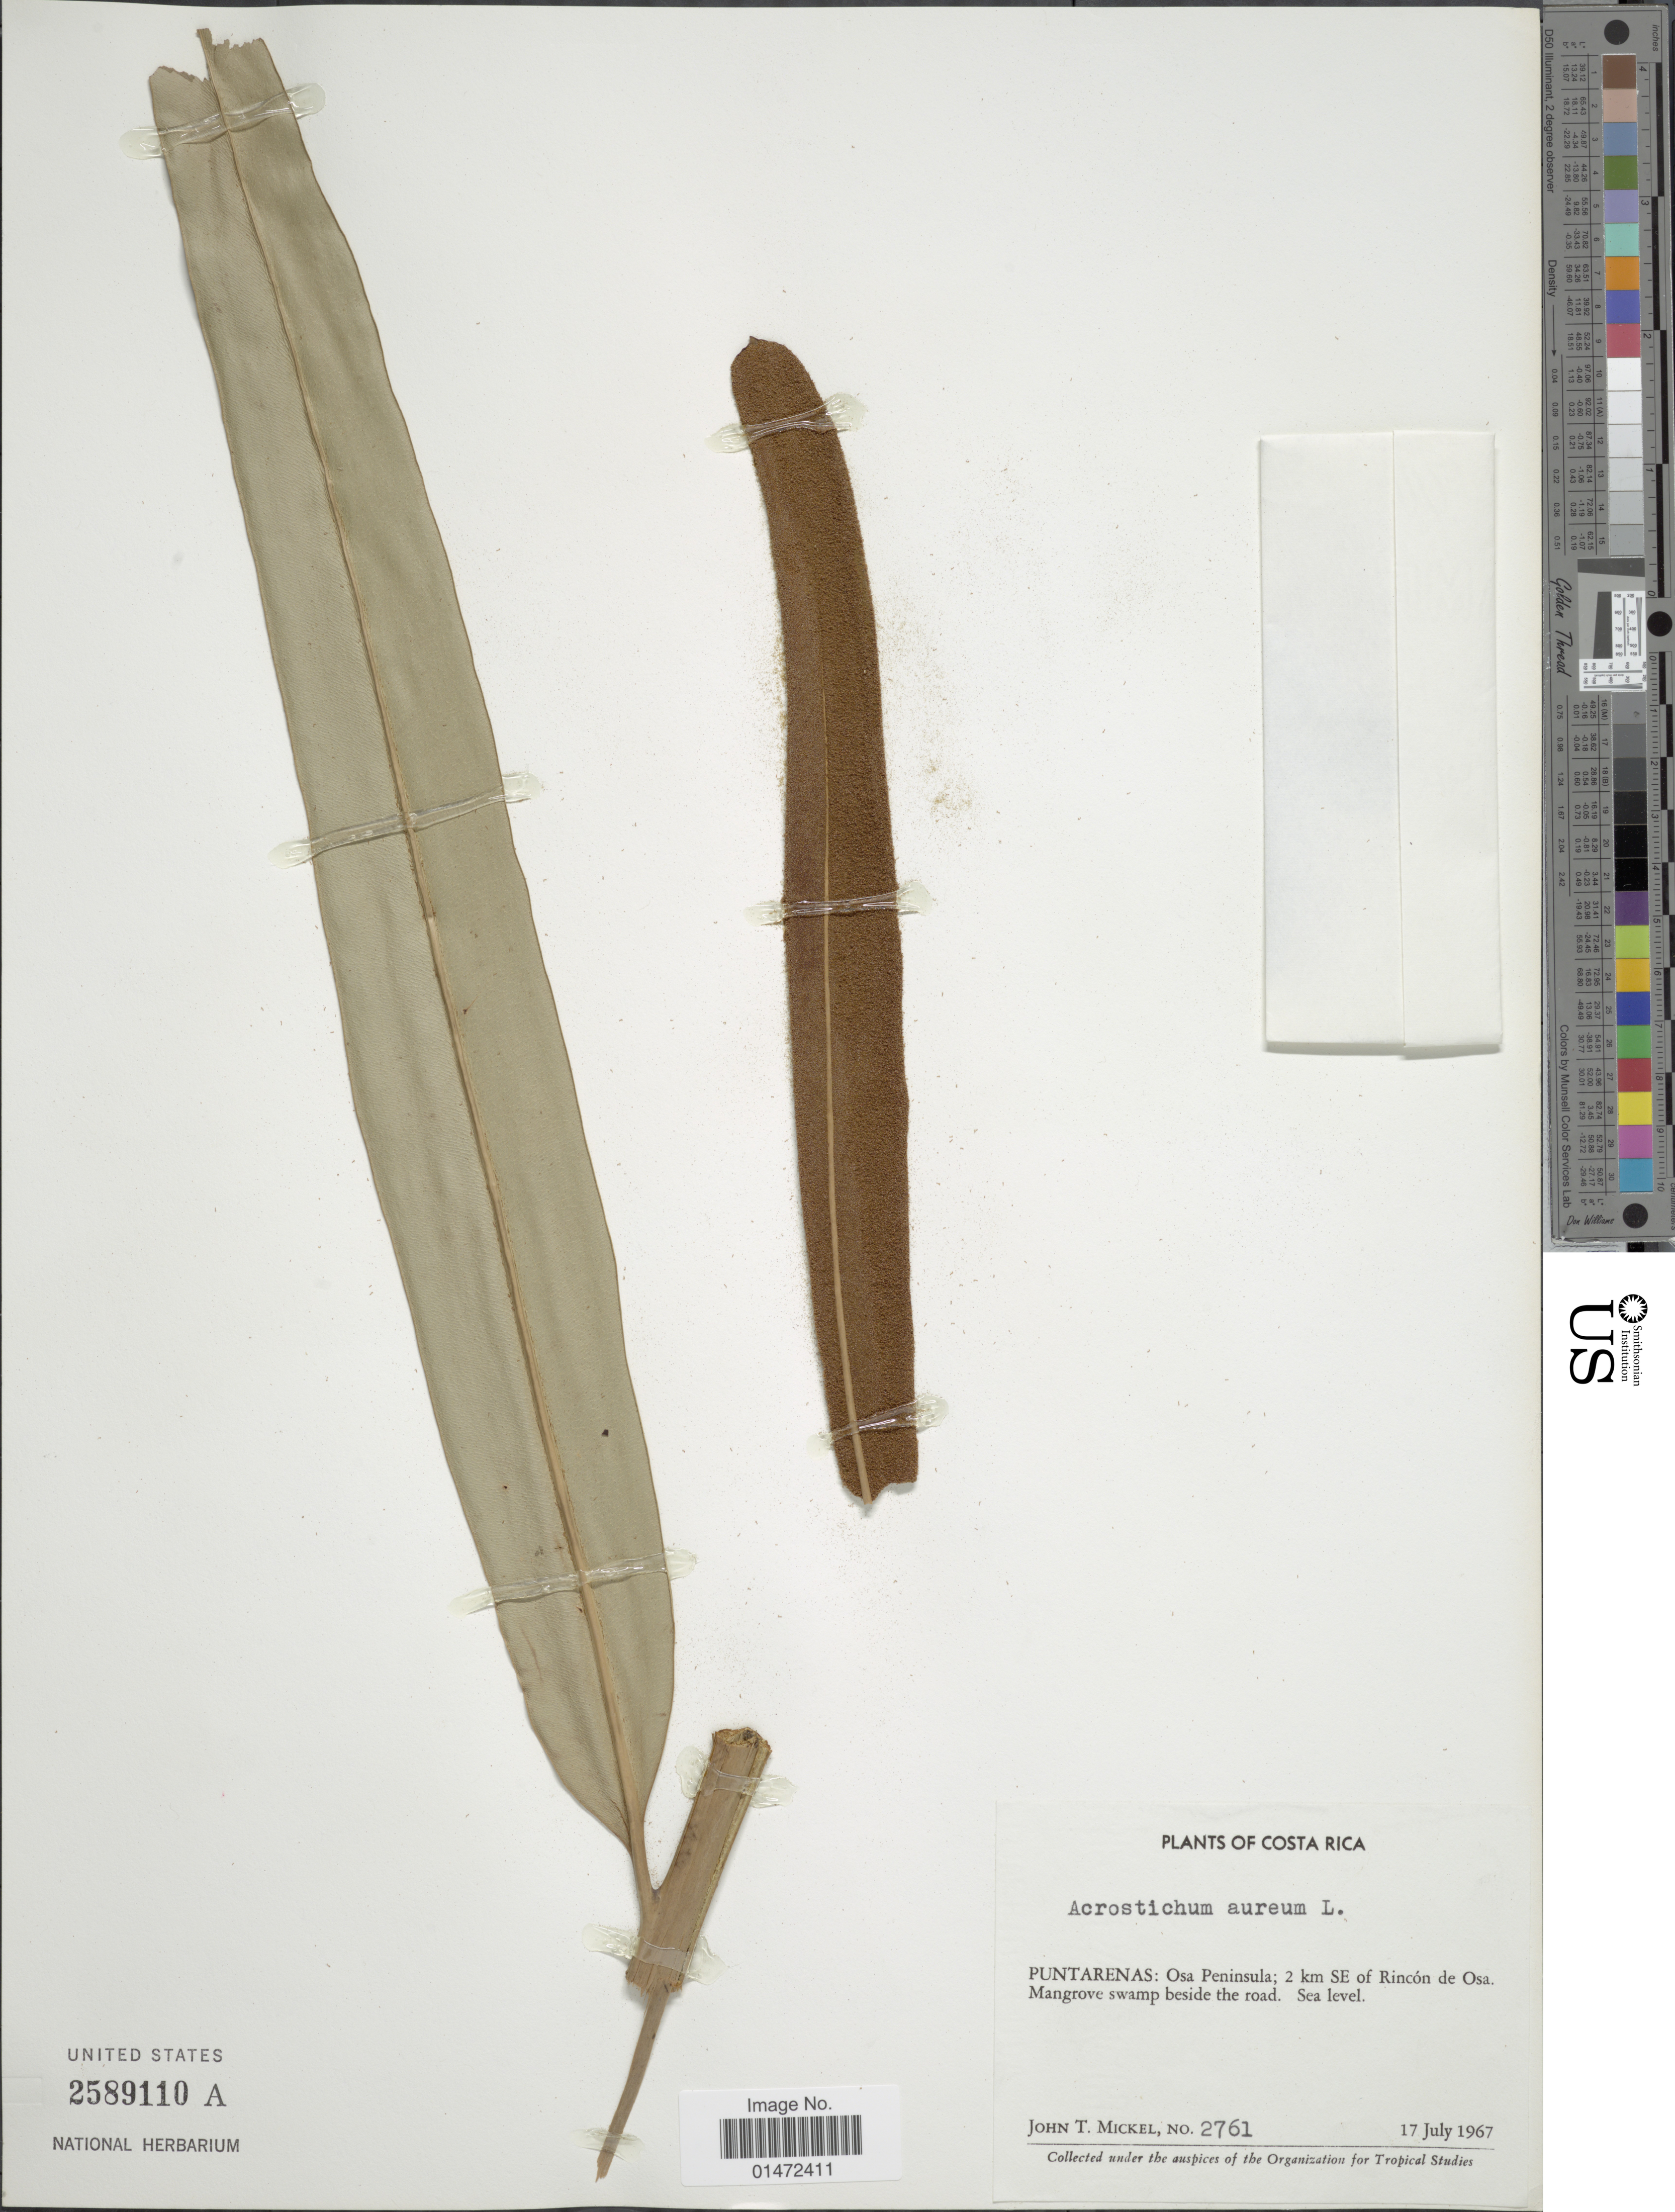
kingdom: Plantae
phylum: Tracheophyta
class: Polypodiopsida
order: Polypodiales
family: Pteridaceae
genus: Acrostichum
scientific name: Acrostichum aureum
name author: L.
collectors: J. T. Mickel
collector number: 2761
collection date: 1967-07-17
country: Costa Rica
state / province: Puntarenas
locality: Osa Peninsula; 2 km SE of Rincón de Osa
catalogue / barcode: US 2589110A